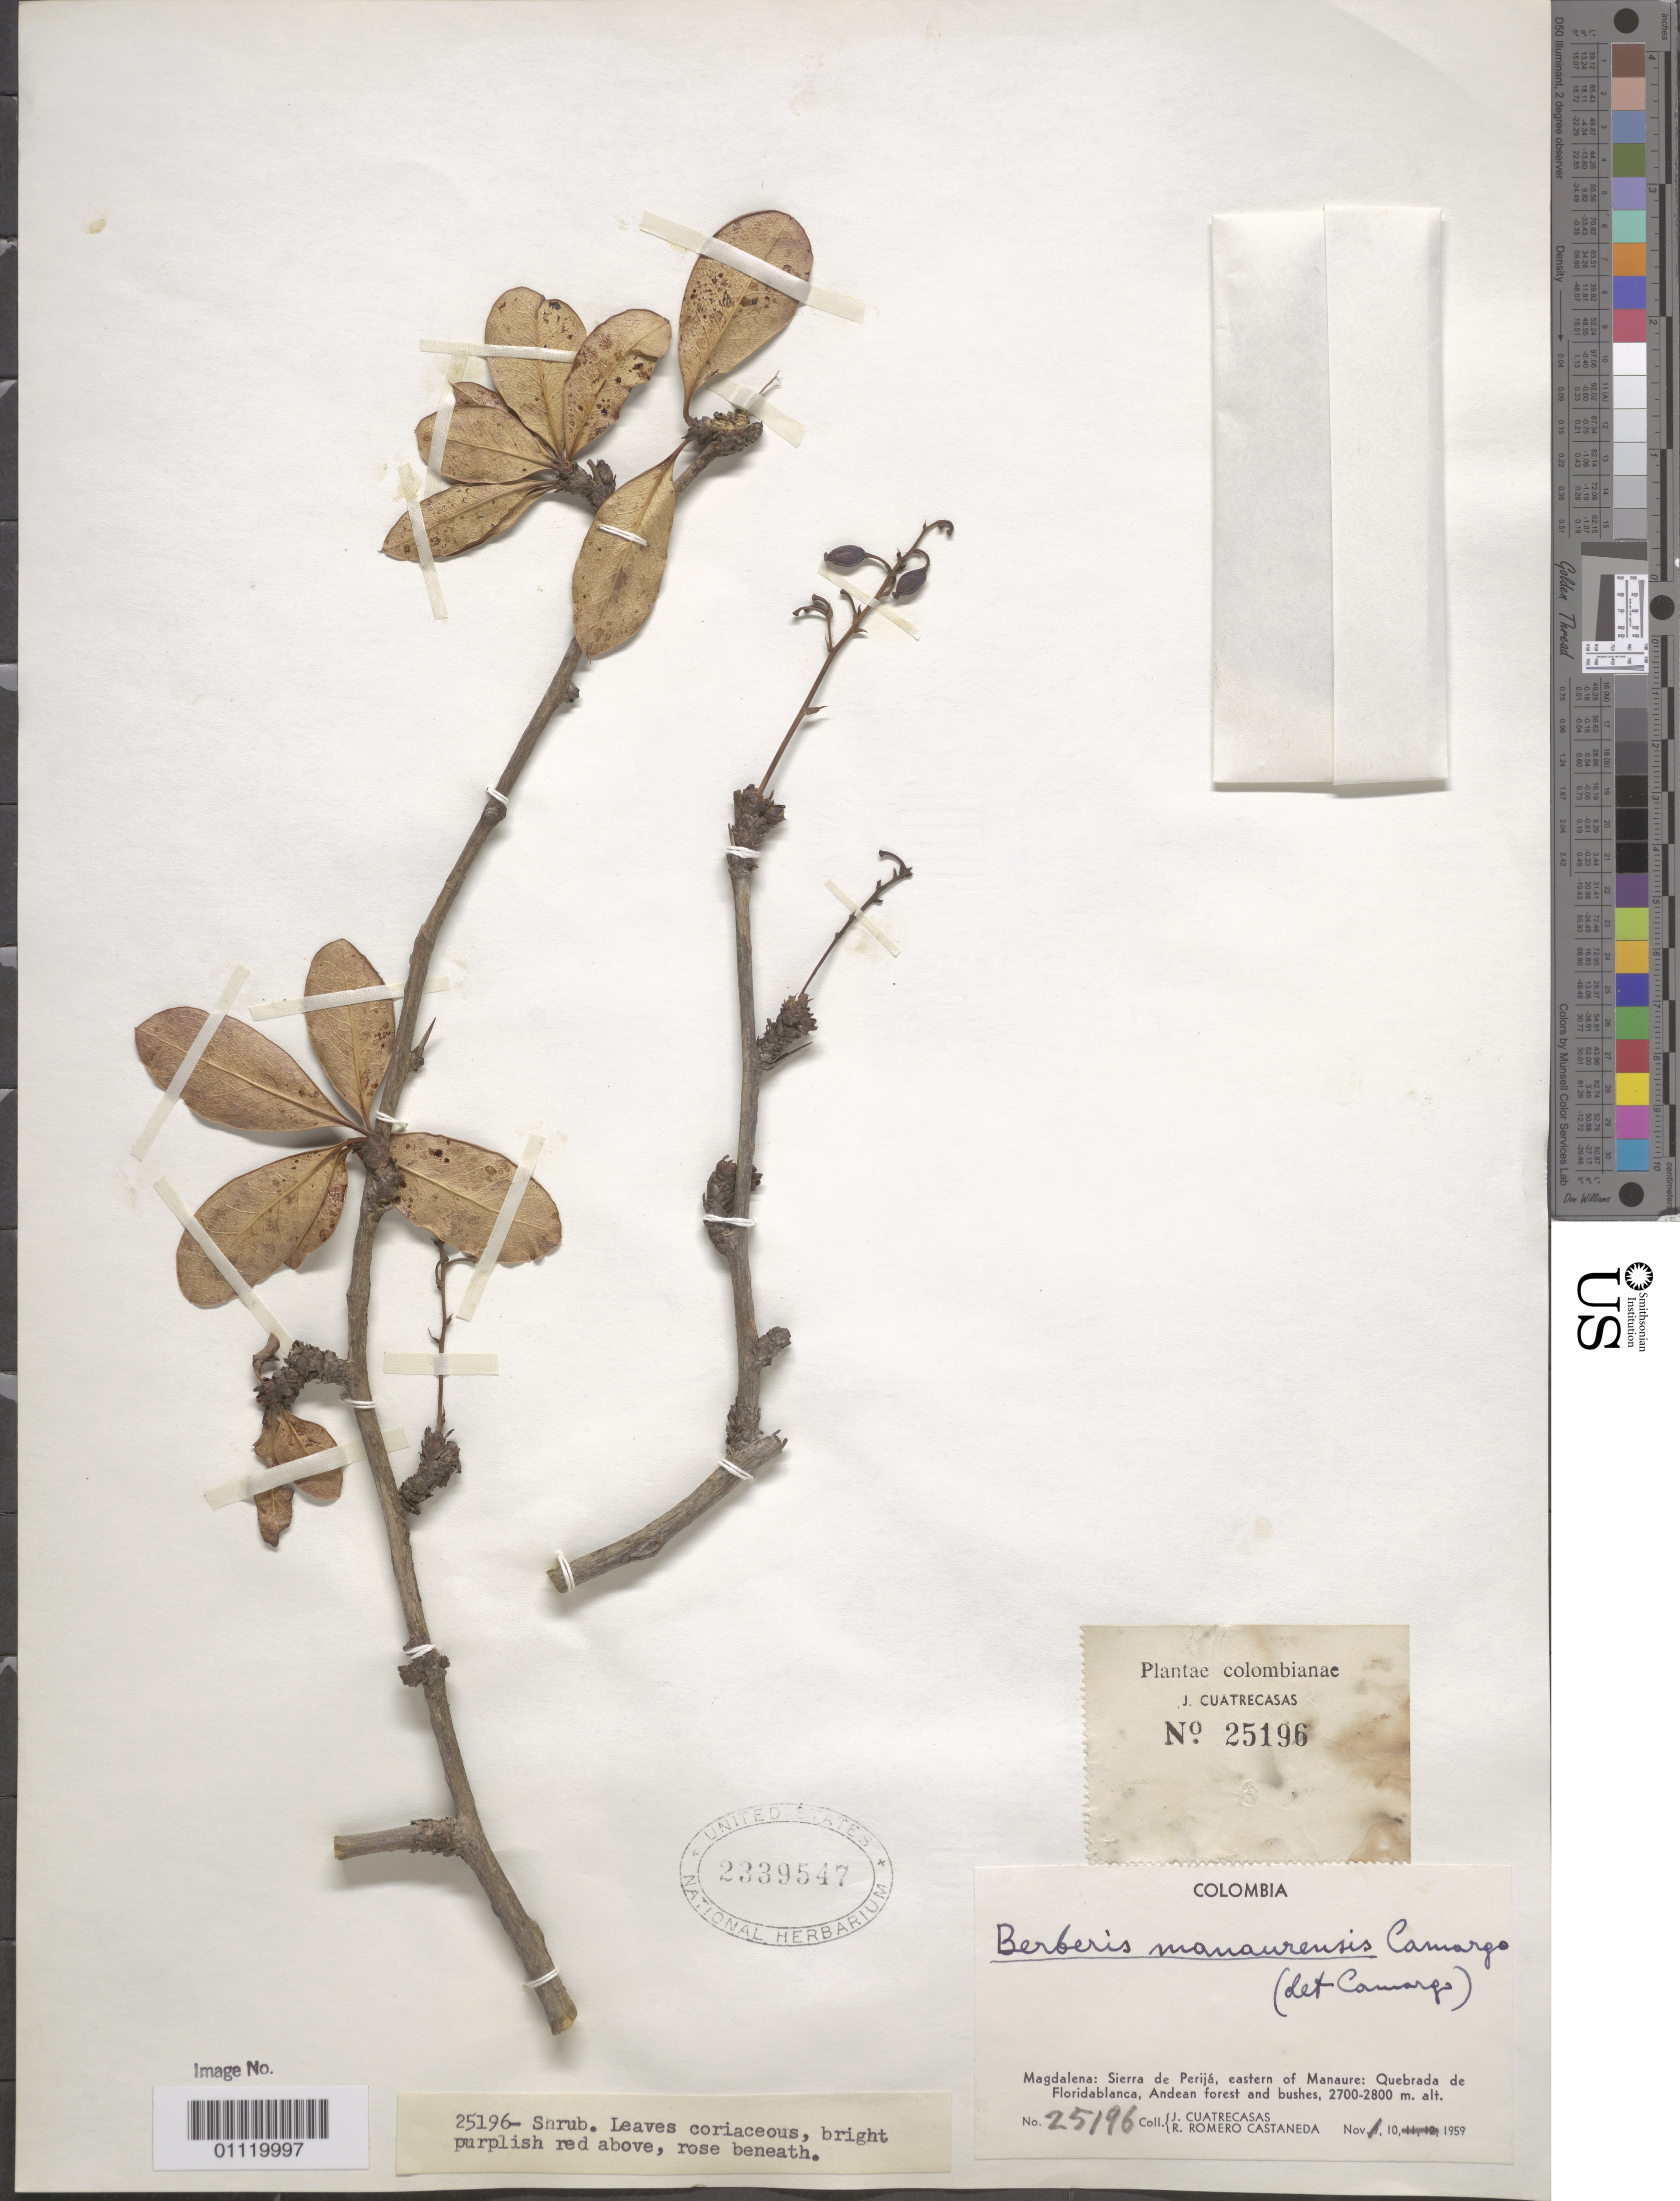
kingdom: Plantae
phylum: Tracheophyta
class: Magnoliopsida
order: Ranunculales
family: Berberidaceae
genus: Berberis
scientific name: Berberis manaurensis L.A. Camargo, ined. 03/2024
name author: L.A. Camargo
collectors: J. Cuatrecasas & R. Romero Castañeda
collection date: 1959-11-10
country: Colombia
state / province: Magdalena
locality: Sierra de Perija, eastern of Manaure: Quebrada de Floridablanca, Andean forest and bushes.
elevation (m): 2700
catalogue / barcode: US 2339547